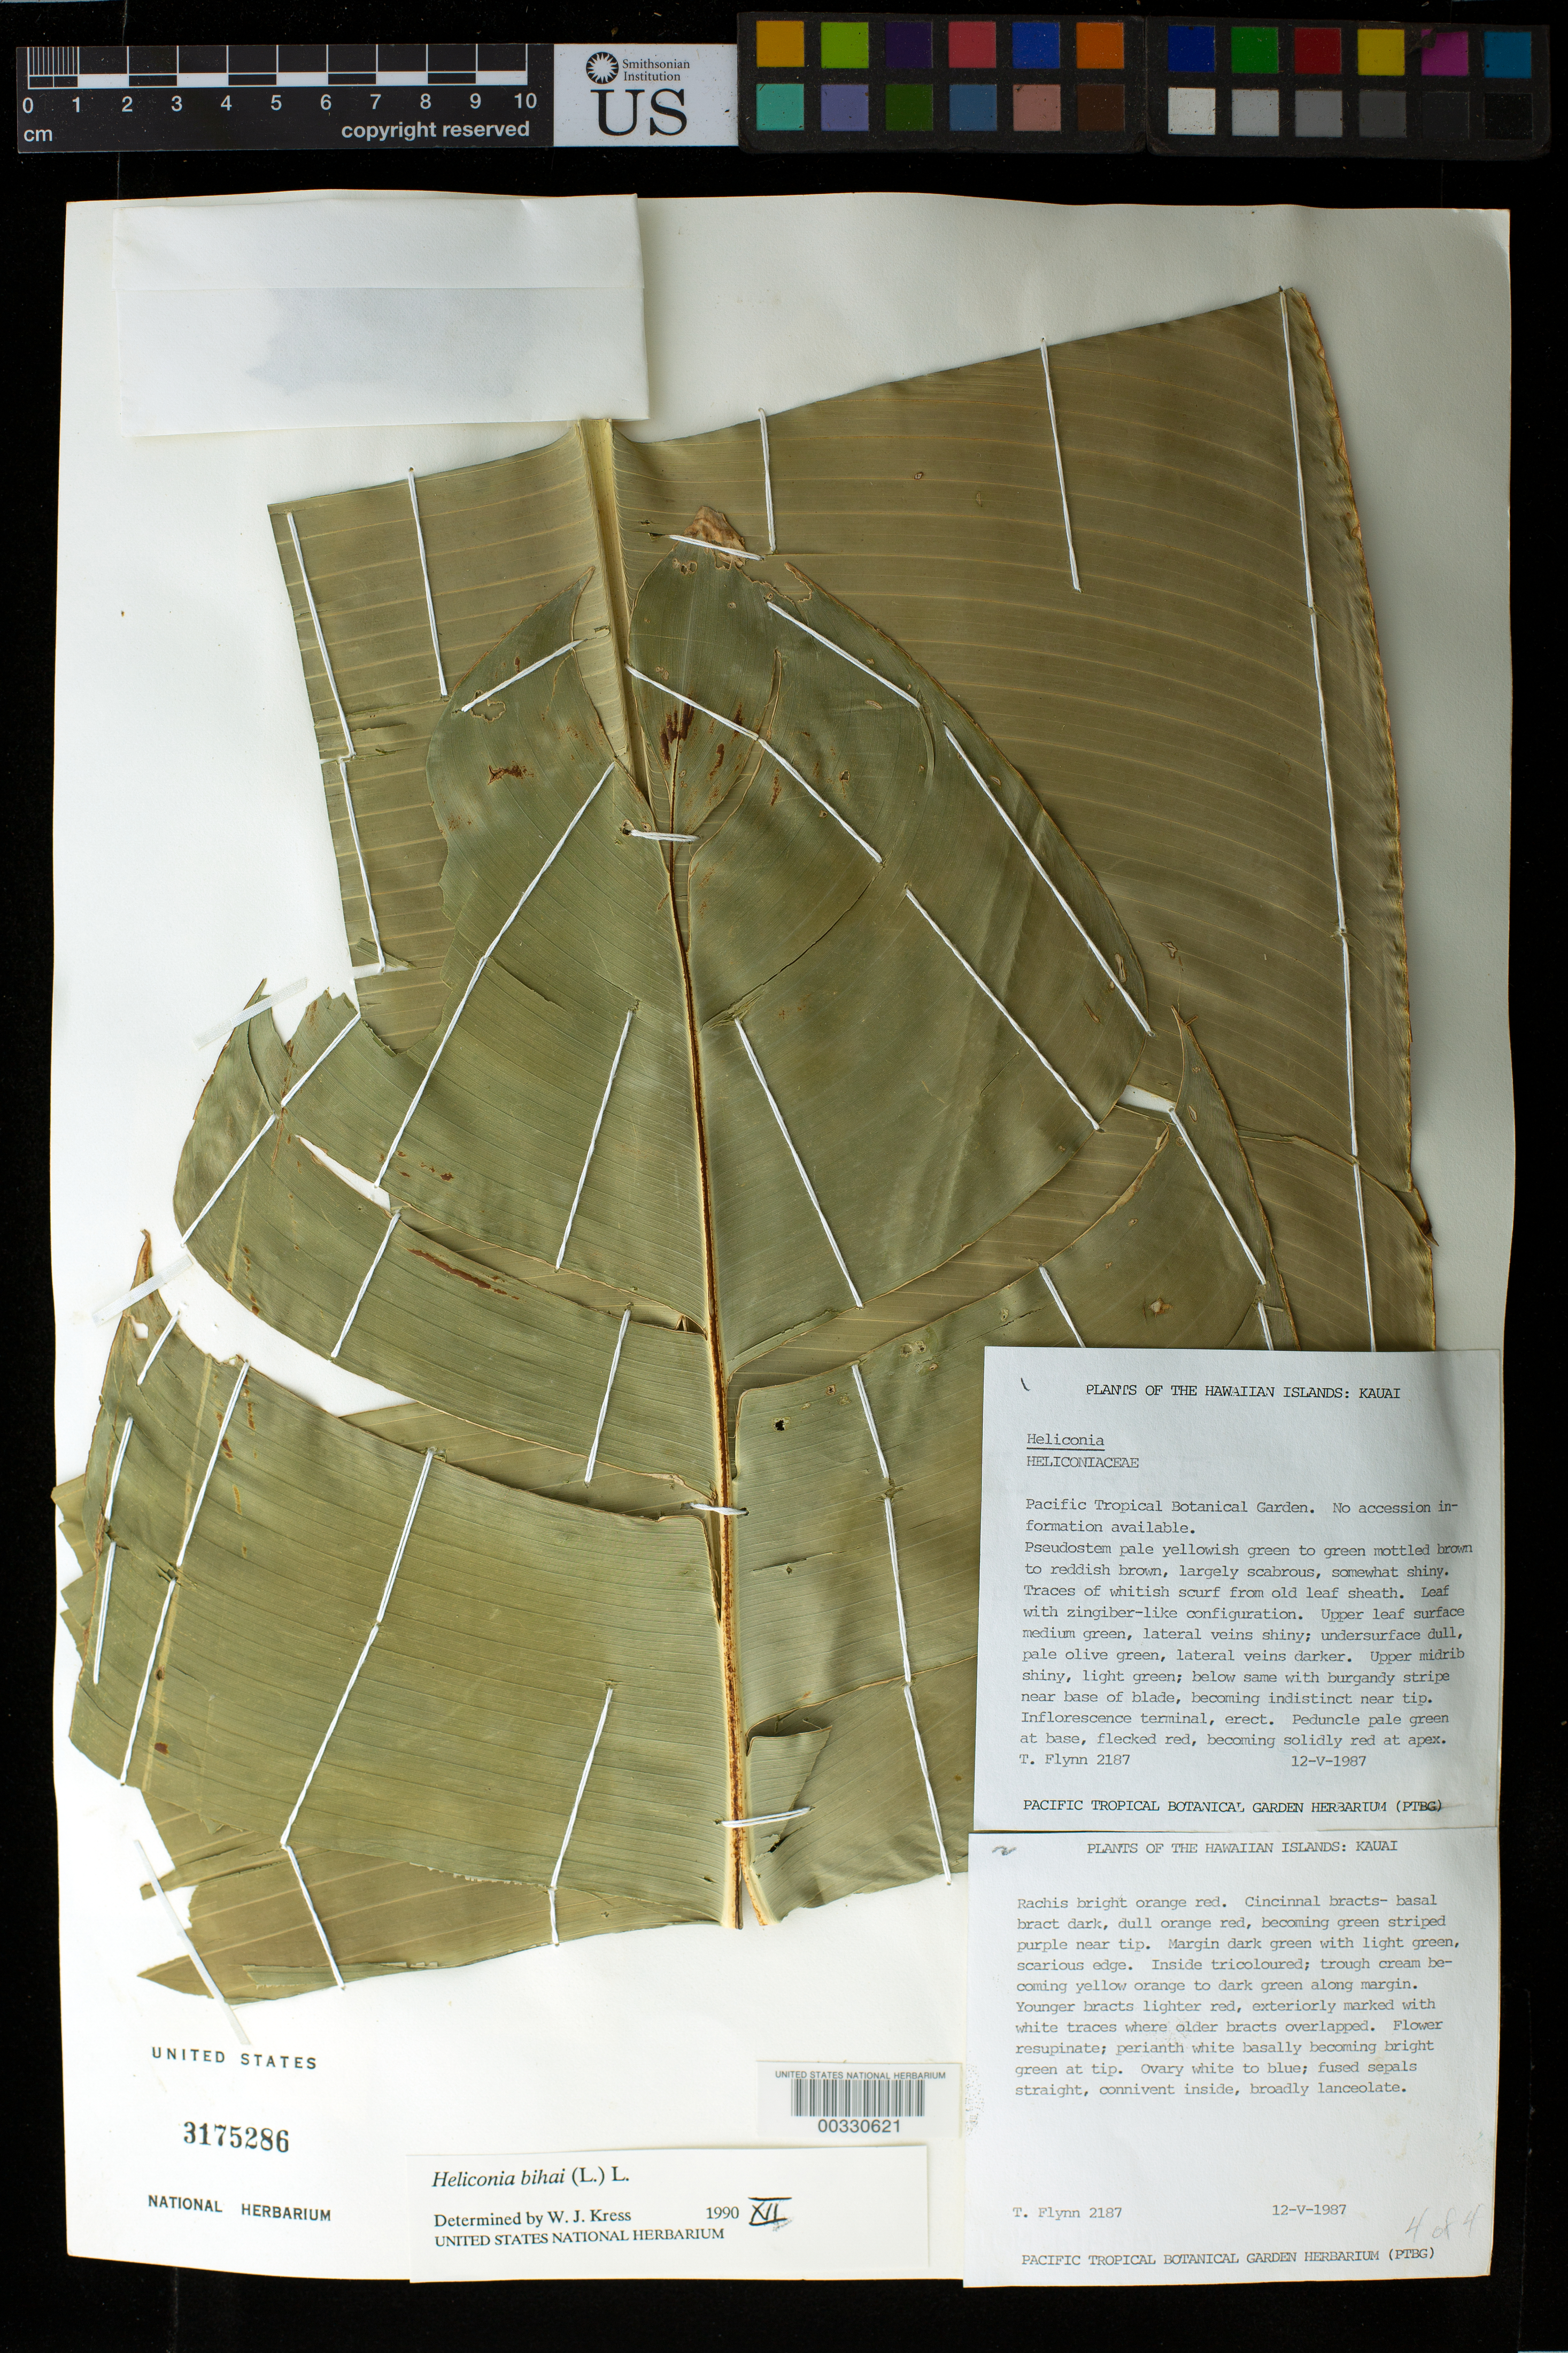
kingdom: Plantae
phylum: Tracheophyta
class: Liliopsida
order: Zingiberales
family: Heliconiaceae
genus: Heliconia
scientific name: Heliconia bihai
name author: (L.) L.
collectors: T. W. Flynn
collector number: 2187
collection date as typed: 12 May 1987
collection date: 1987-05-12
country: United States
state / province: Florida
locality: Southern Florida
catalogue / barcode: US 3175286